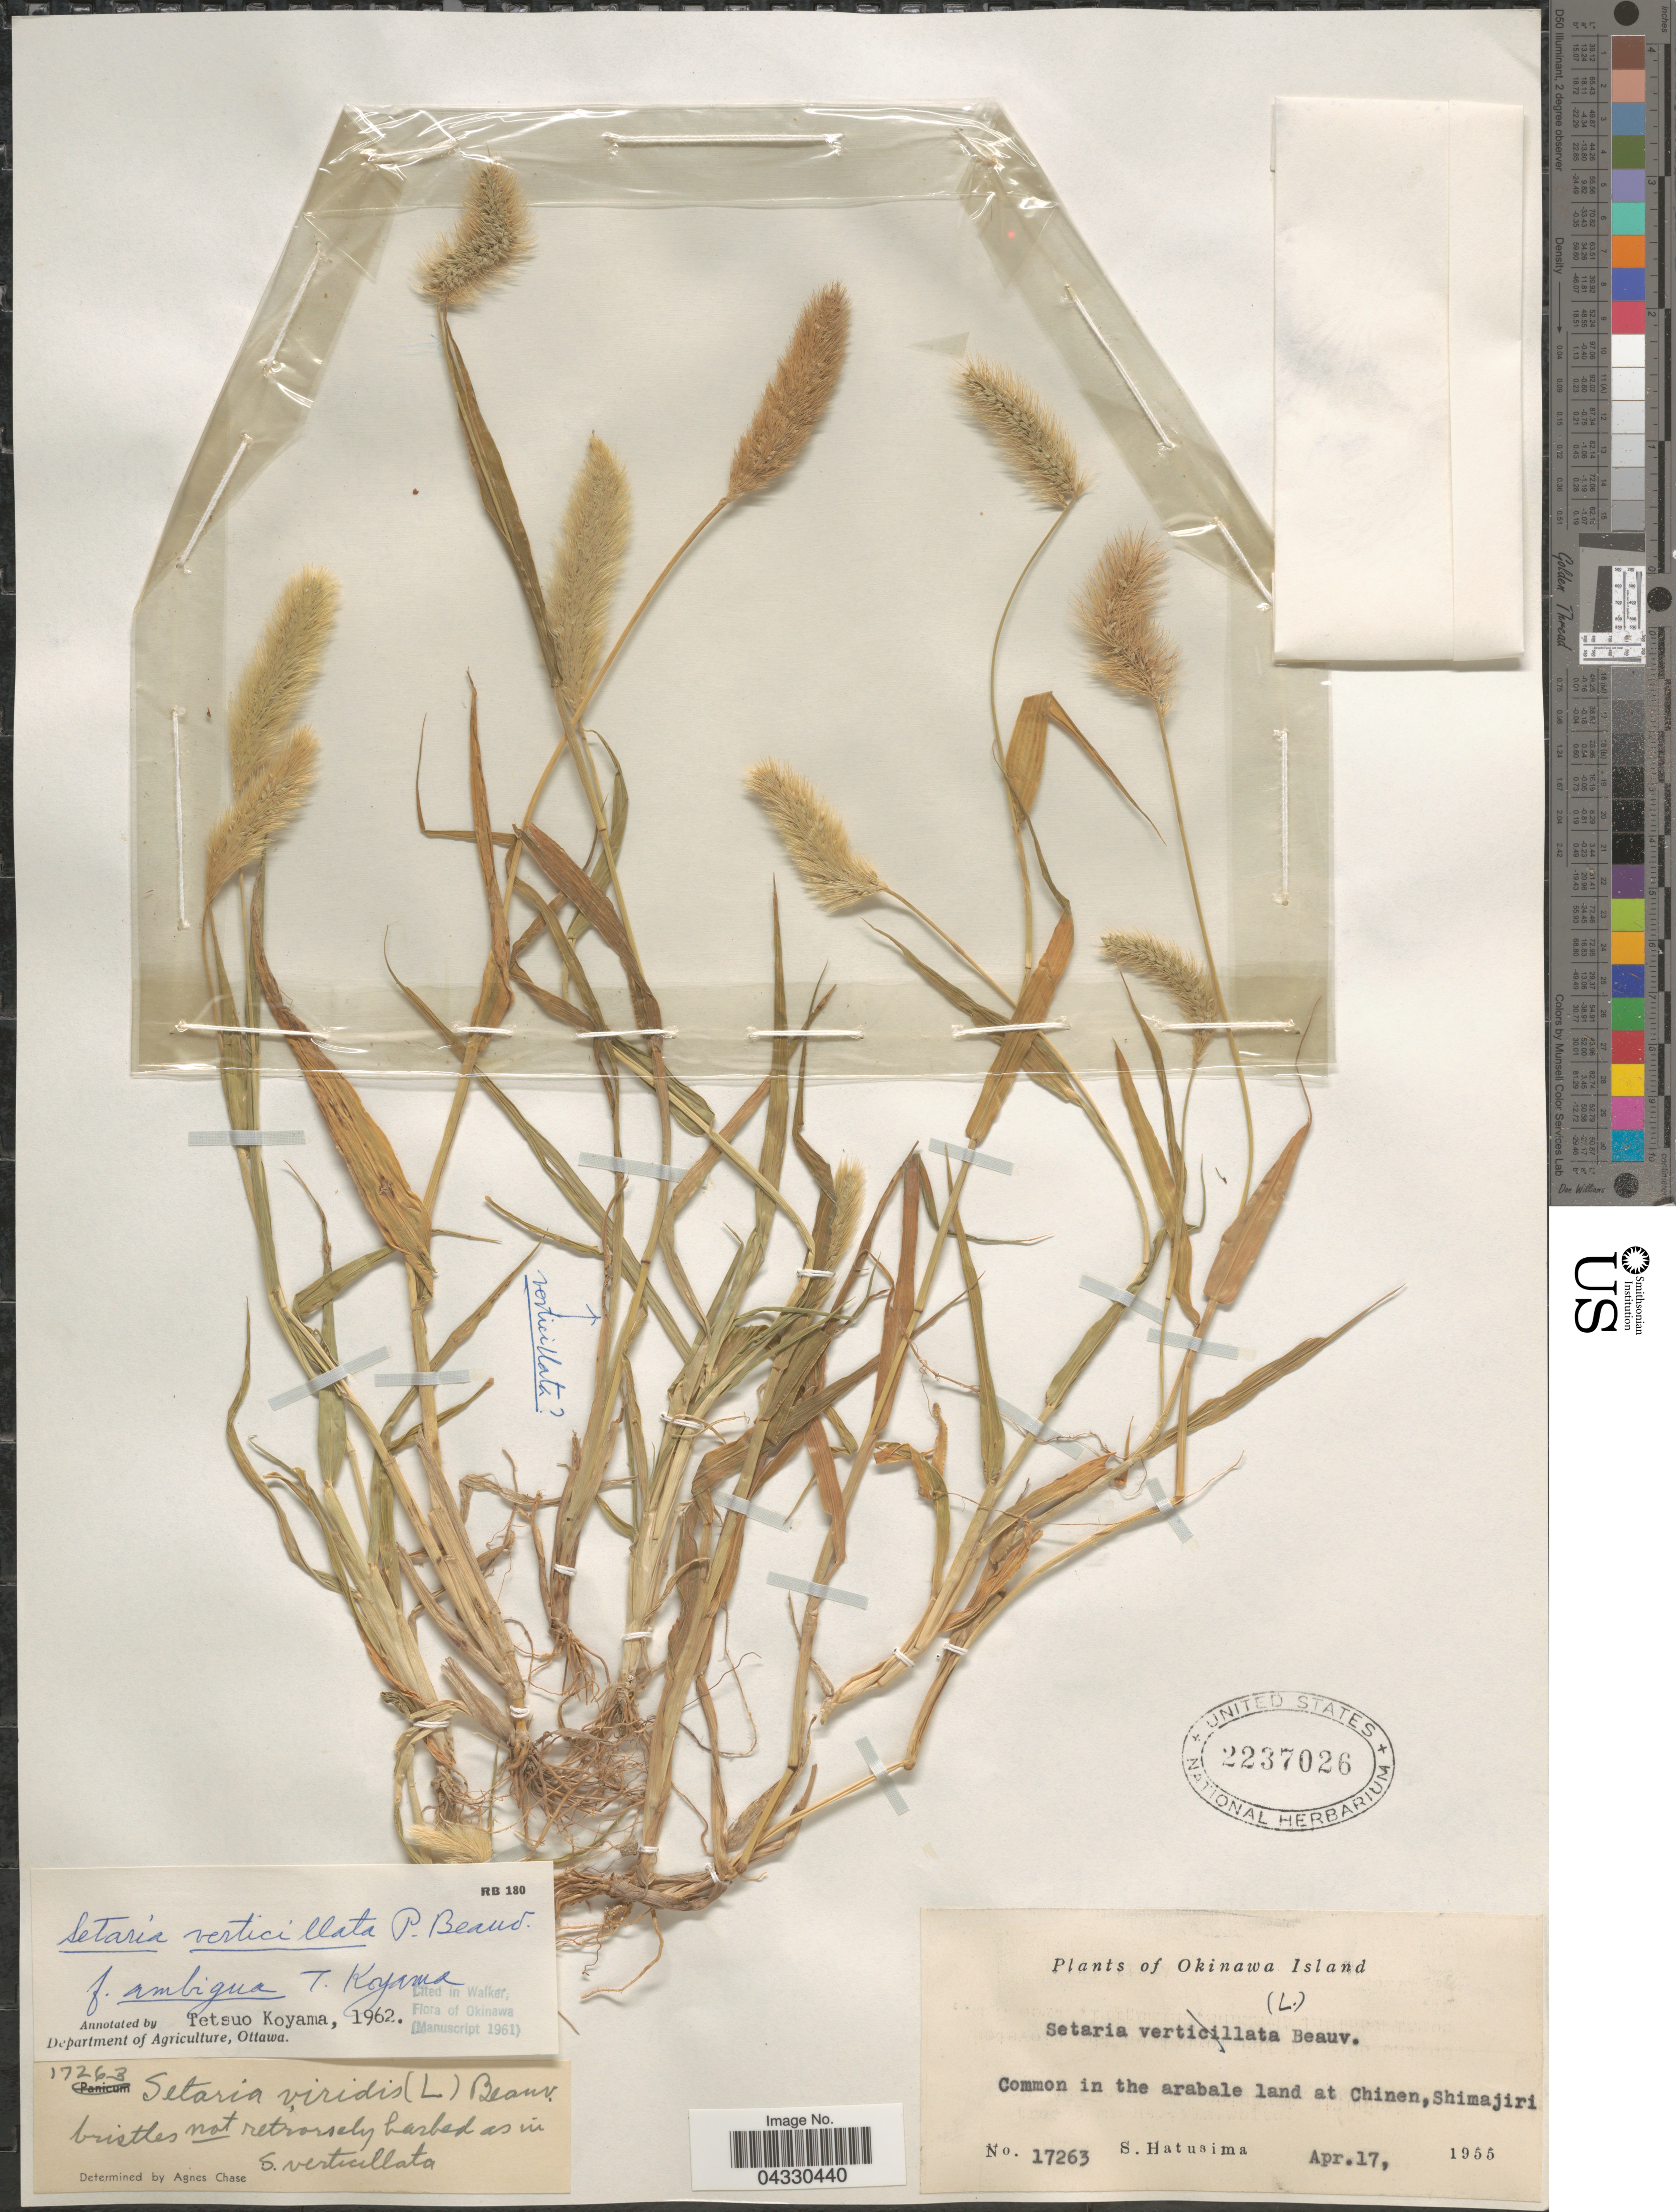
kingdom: Plantae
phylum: Tracheophyta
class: Liliopsida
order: Poales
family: Poaceae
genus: Setaria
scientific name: Setaria verticillata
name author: (L.) P. Beauv.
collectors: S. Hatusima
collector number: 17263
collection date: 1955-04-17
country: Japan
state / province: Okinawa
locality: Okinawa Islands. Common in the arabale land at Chinen, Shimajiri.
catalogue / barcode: US 2237026